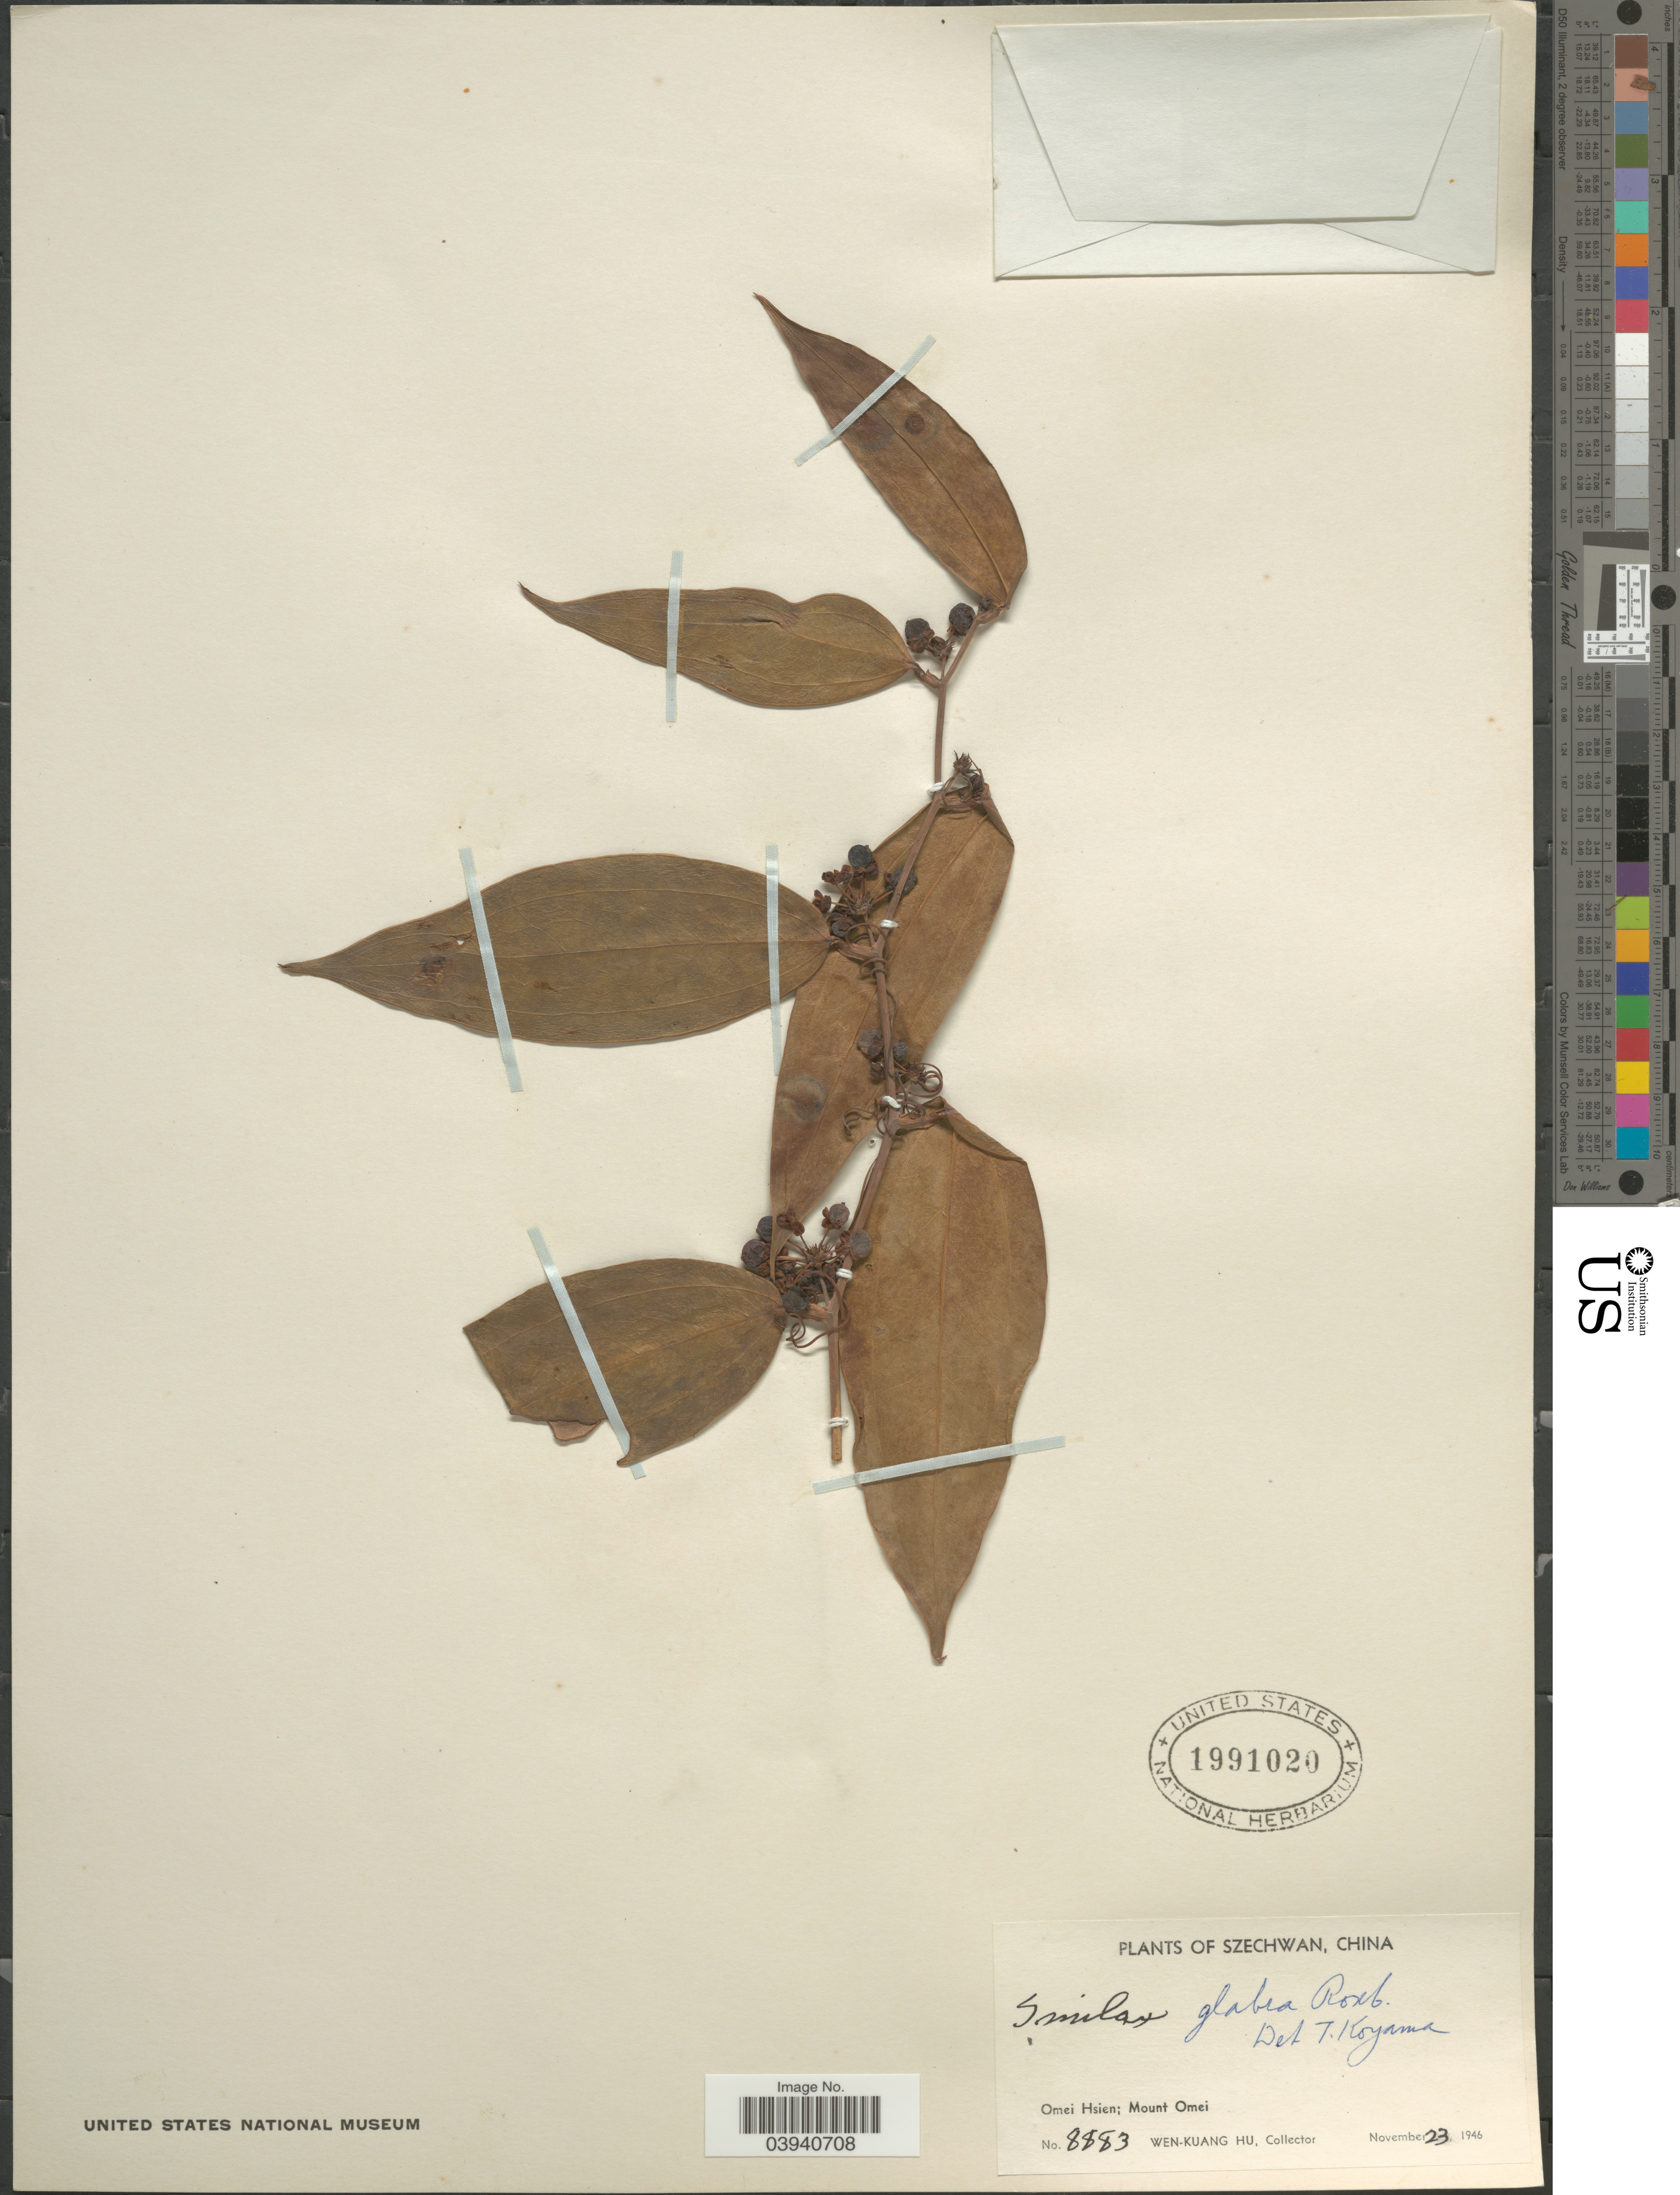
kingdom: Plantae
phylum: Tracheophyta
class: Liliopsida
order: Liliales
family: Smilacaceae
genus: Smilax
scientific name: Smilax glabra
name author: Roxb.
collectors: W. K. Hu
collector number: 8883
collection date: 1946-11-23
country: China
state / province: Sichuan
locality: Szechwan. Omei Hsien; Mount Omei.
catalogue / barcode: US 1991020